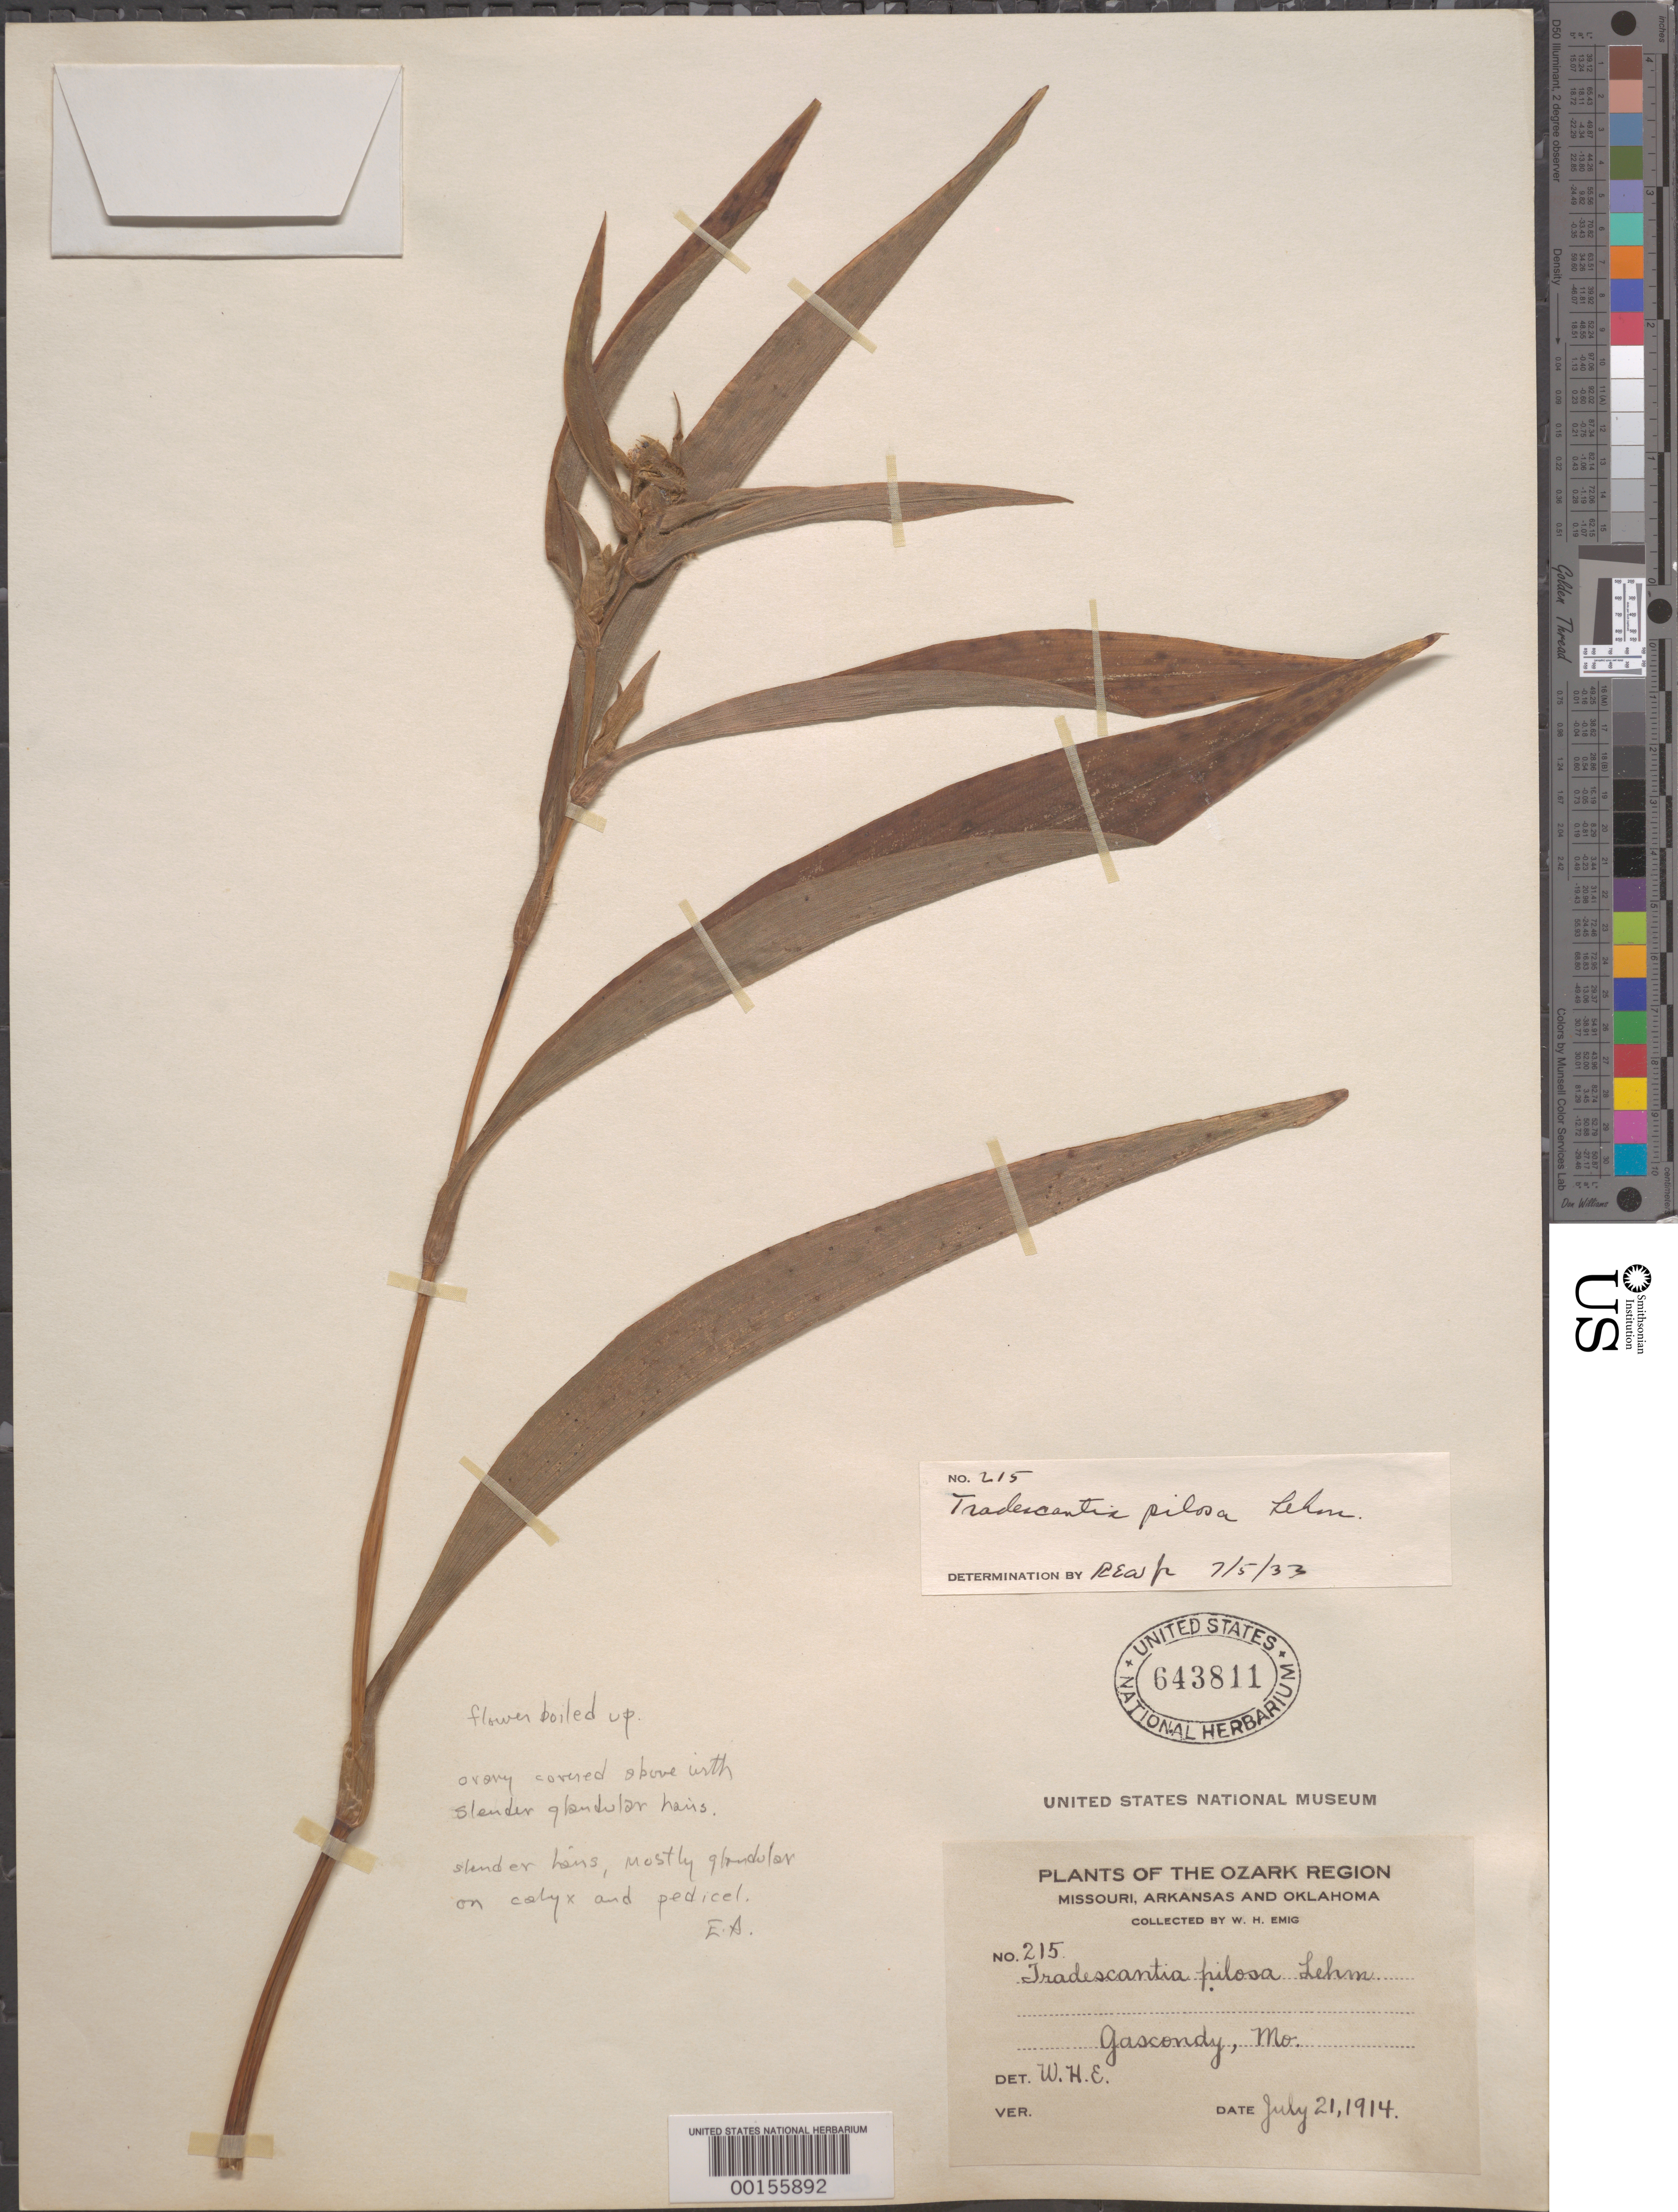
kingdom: Plantae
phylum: Tracheophyta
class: Liliopsida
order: Commelinales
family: Commelinaceae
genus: Tradescantia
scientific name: Tradescantia subaspera var. subaspera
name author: Ker Gawl.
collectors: W. H. Emig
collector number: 215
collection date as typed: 21 Jul 1914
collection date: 1914-07-21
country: United States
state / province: Missouri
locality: Gascondy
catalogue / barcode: US 643811